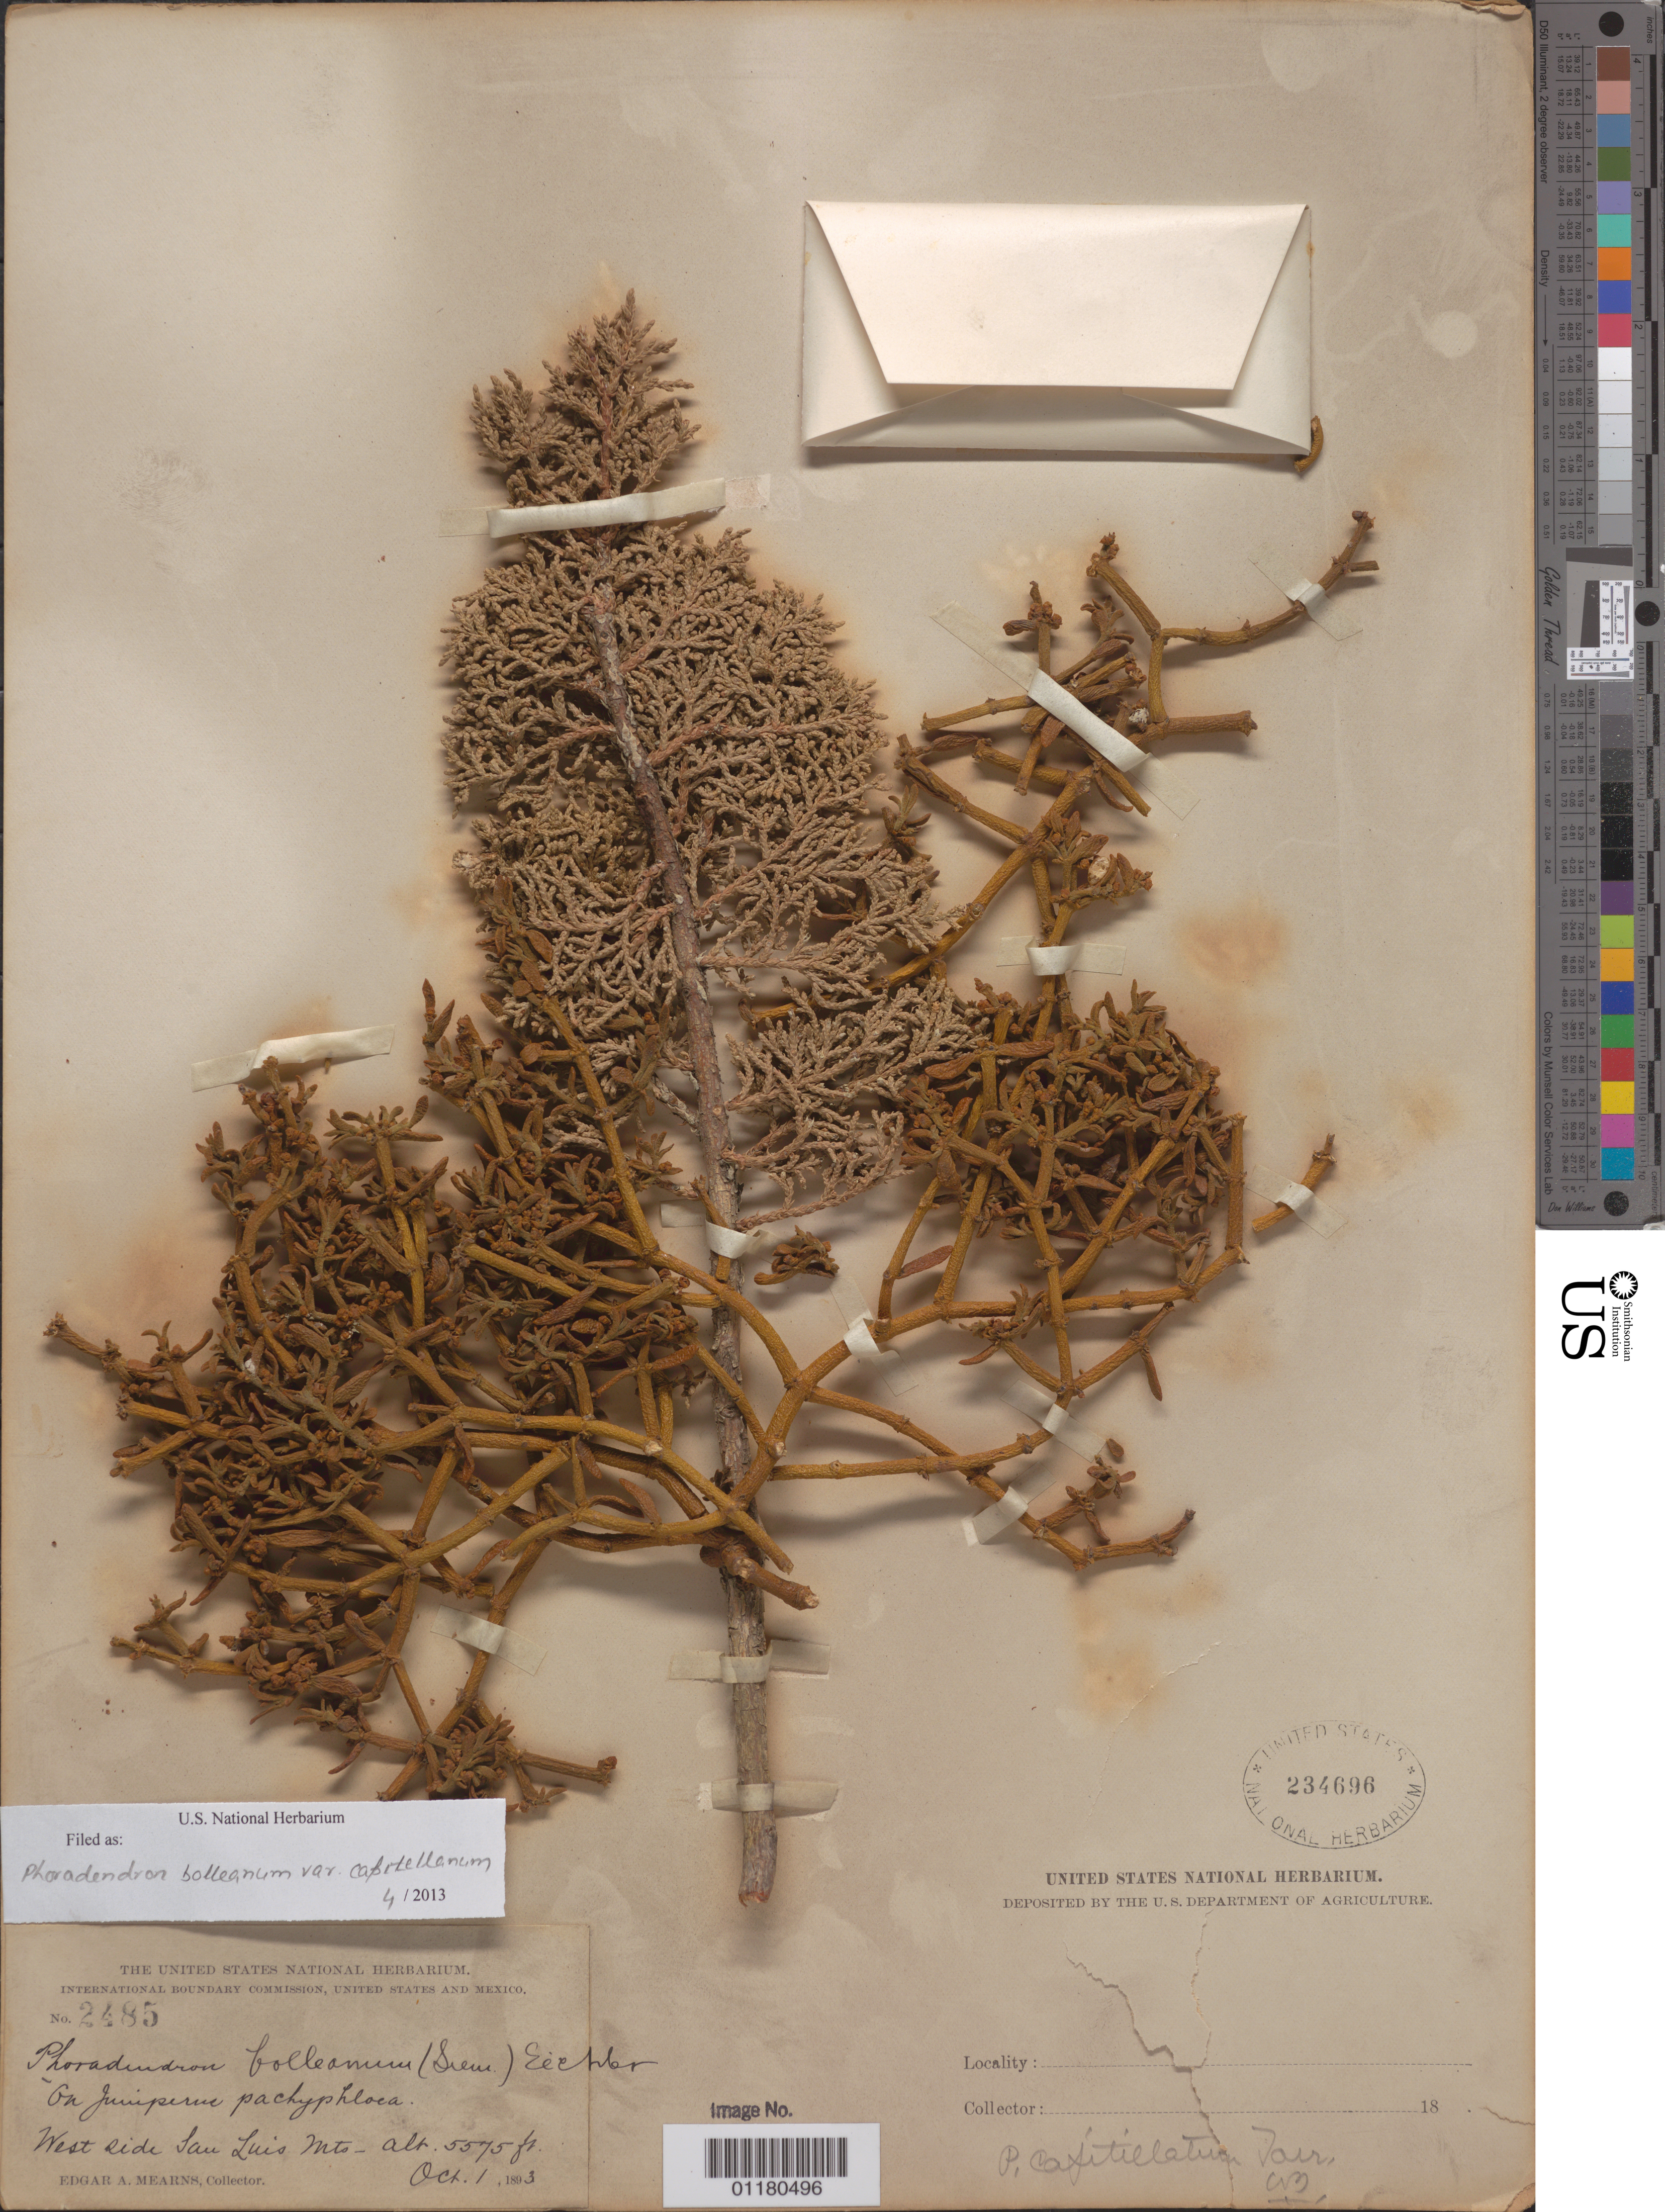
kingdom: Plantae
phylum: Tracheophyta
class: Magnoliopsida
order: Santalales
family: Viscaceae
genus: Phoradendron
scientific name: Phoradendron bolleanum var. capitellanum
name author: (Torr. ex Trel.) Kearney & Peebles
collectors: E. A. Mearns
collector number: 2485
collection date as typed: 01 Oct 1893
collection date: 1893-10-01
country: United States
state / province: New Mexico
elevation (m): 1699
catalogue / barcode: US 234696